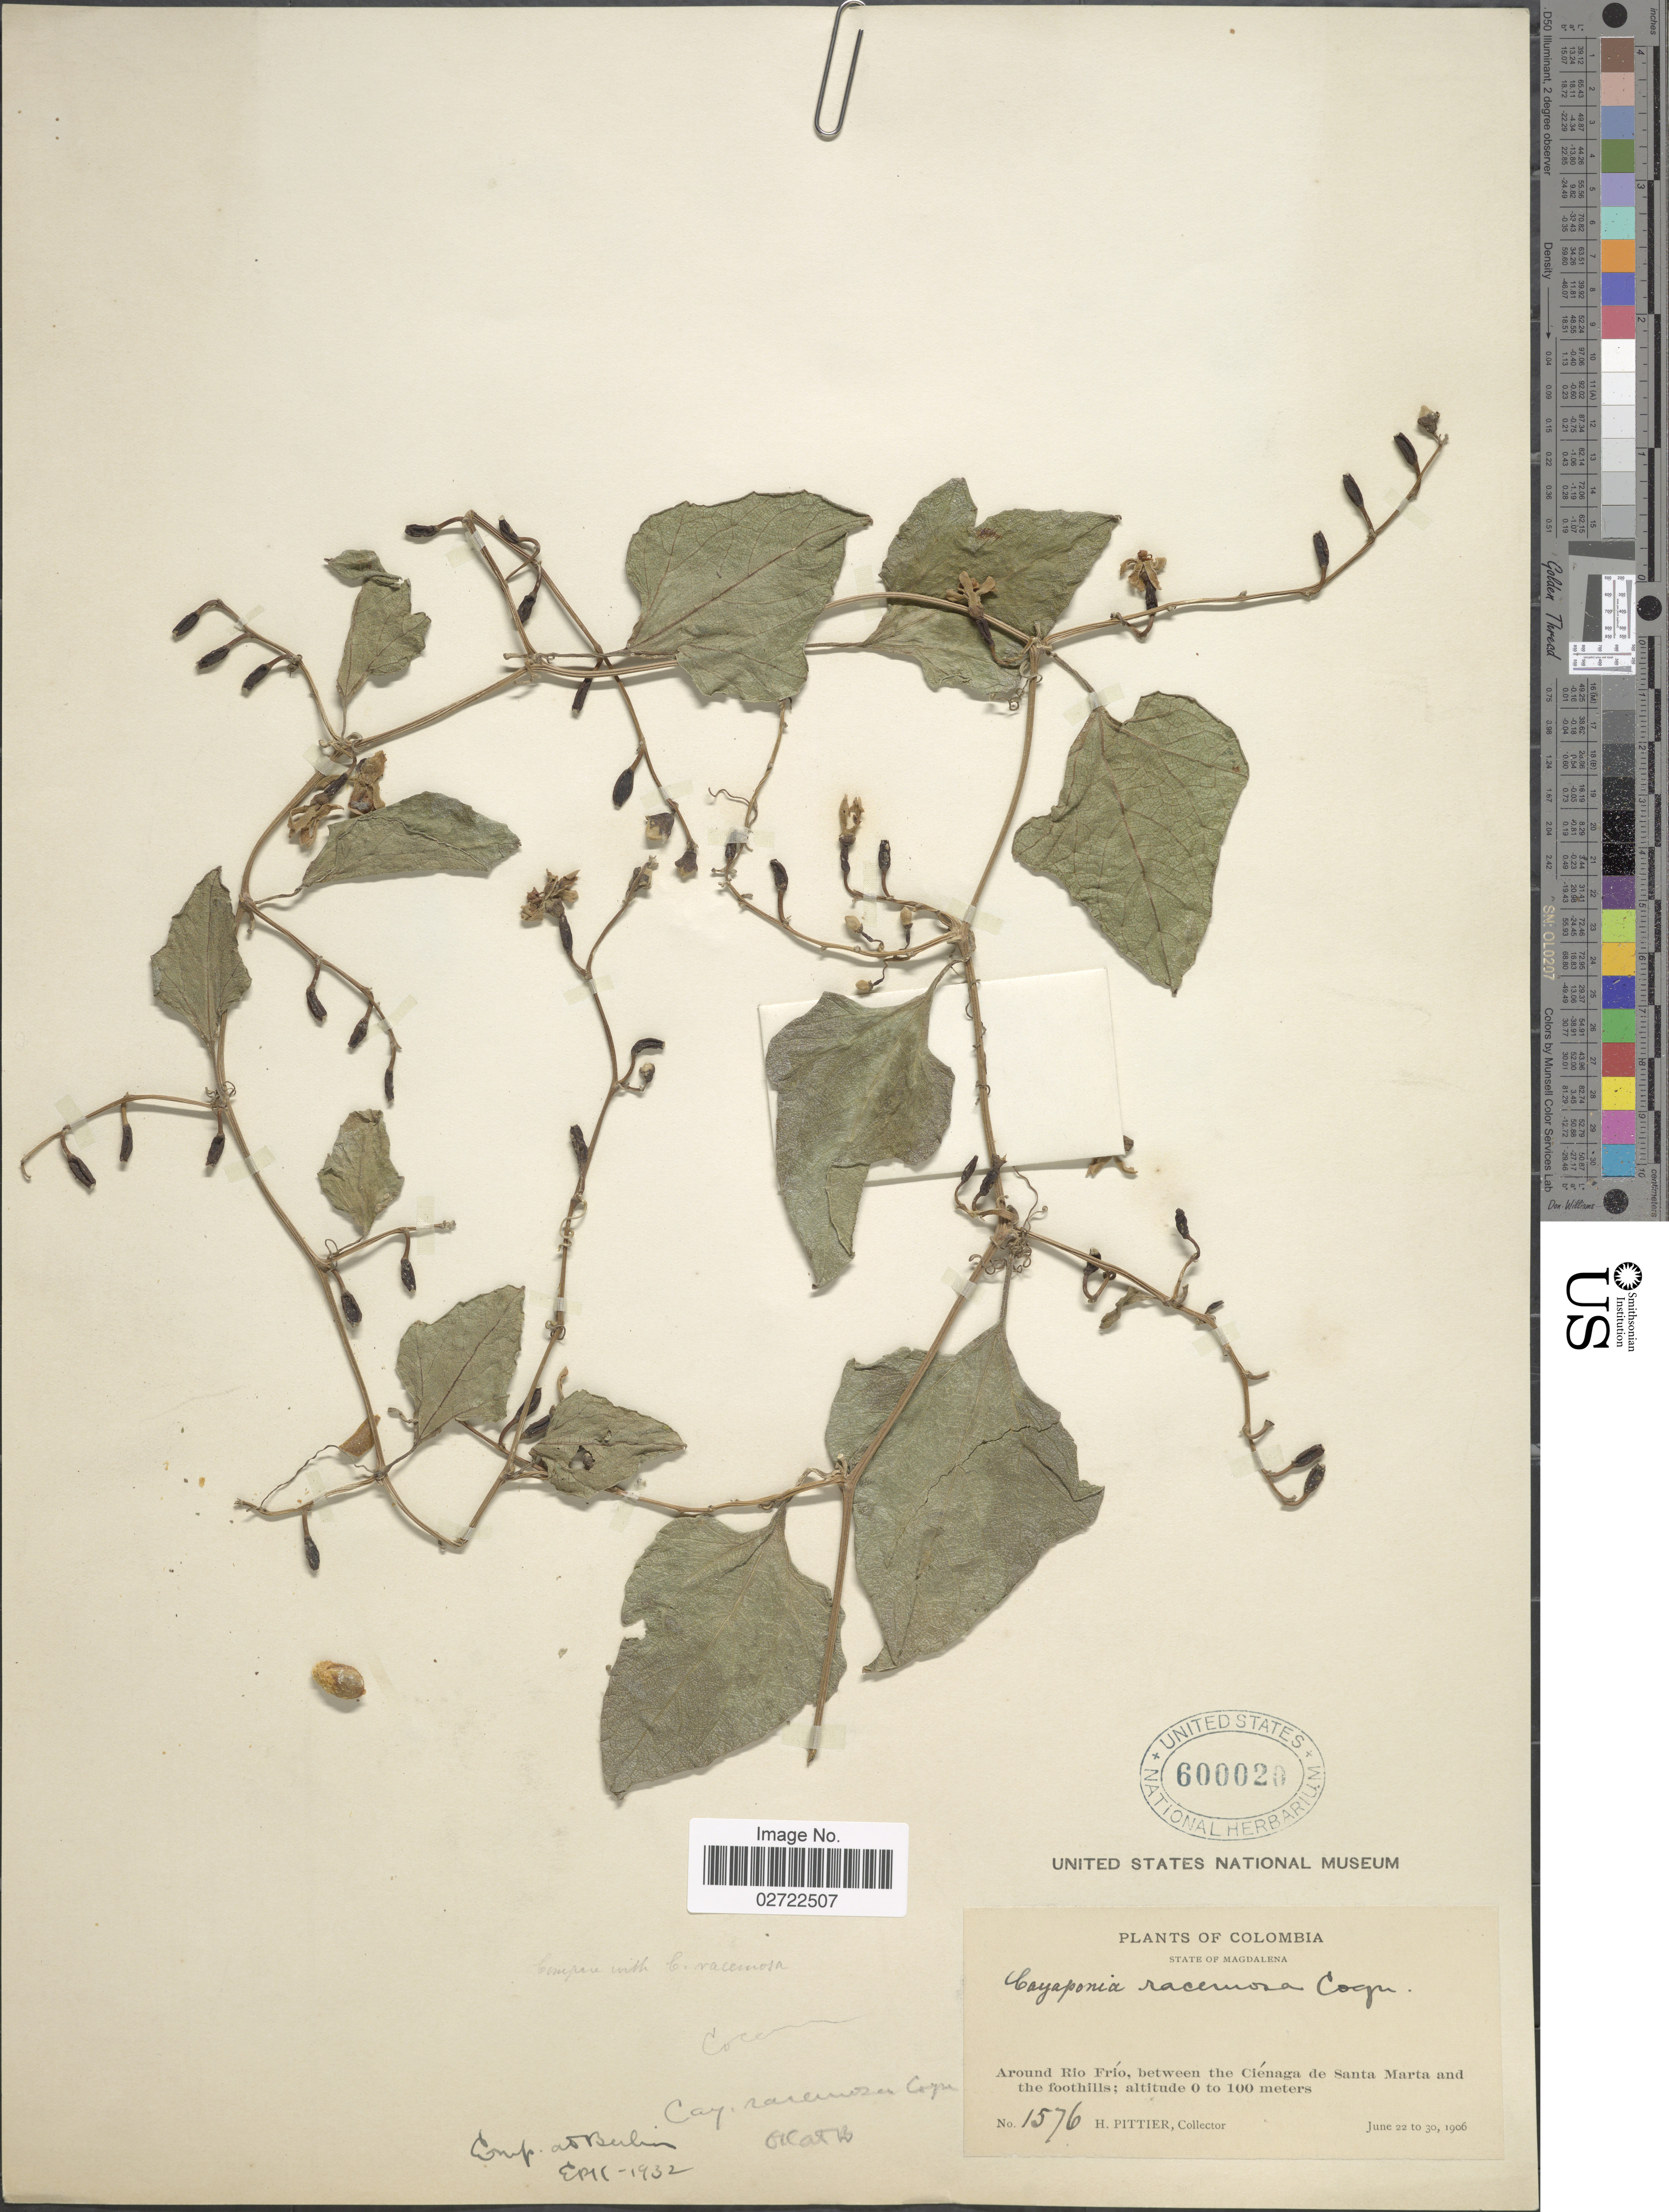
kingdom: Plantae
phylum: Tracheophyta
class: Magnoliopsida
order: Cucurbitales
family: Cucurbitaceae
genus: Cayaponia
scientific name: Cayaponia glandulosa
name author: (Poepp. & Endl.) Cogn.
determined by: Nee, Michael H.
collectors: H. F. Pittier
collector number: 1576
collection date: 1906-06-22/1906-06-30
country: Colombia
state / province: Magdalena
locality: Around Rio Frio, between the Cienaga de Santa Marta and the foothills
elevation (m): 0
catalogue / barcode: US 600020